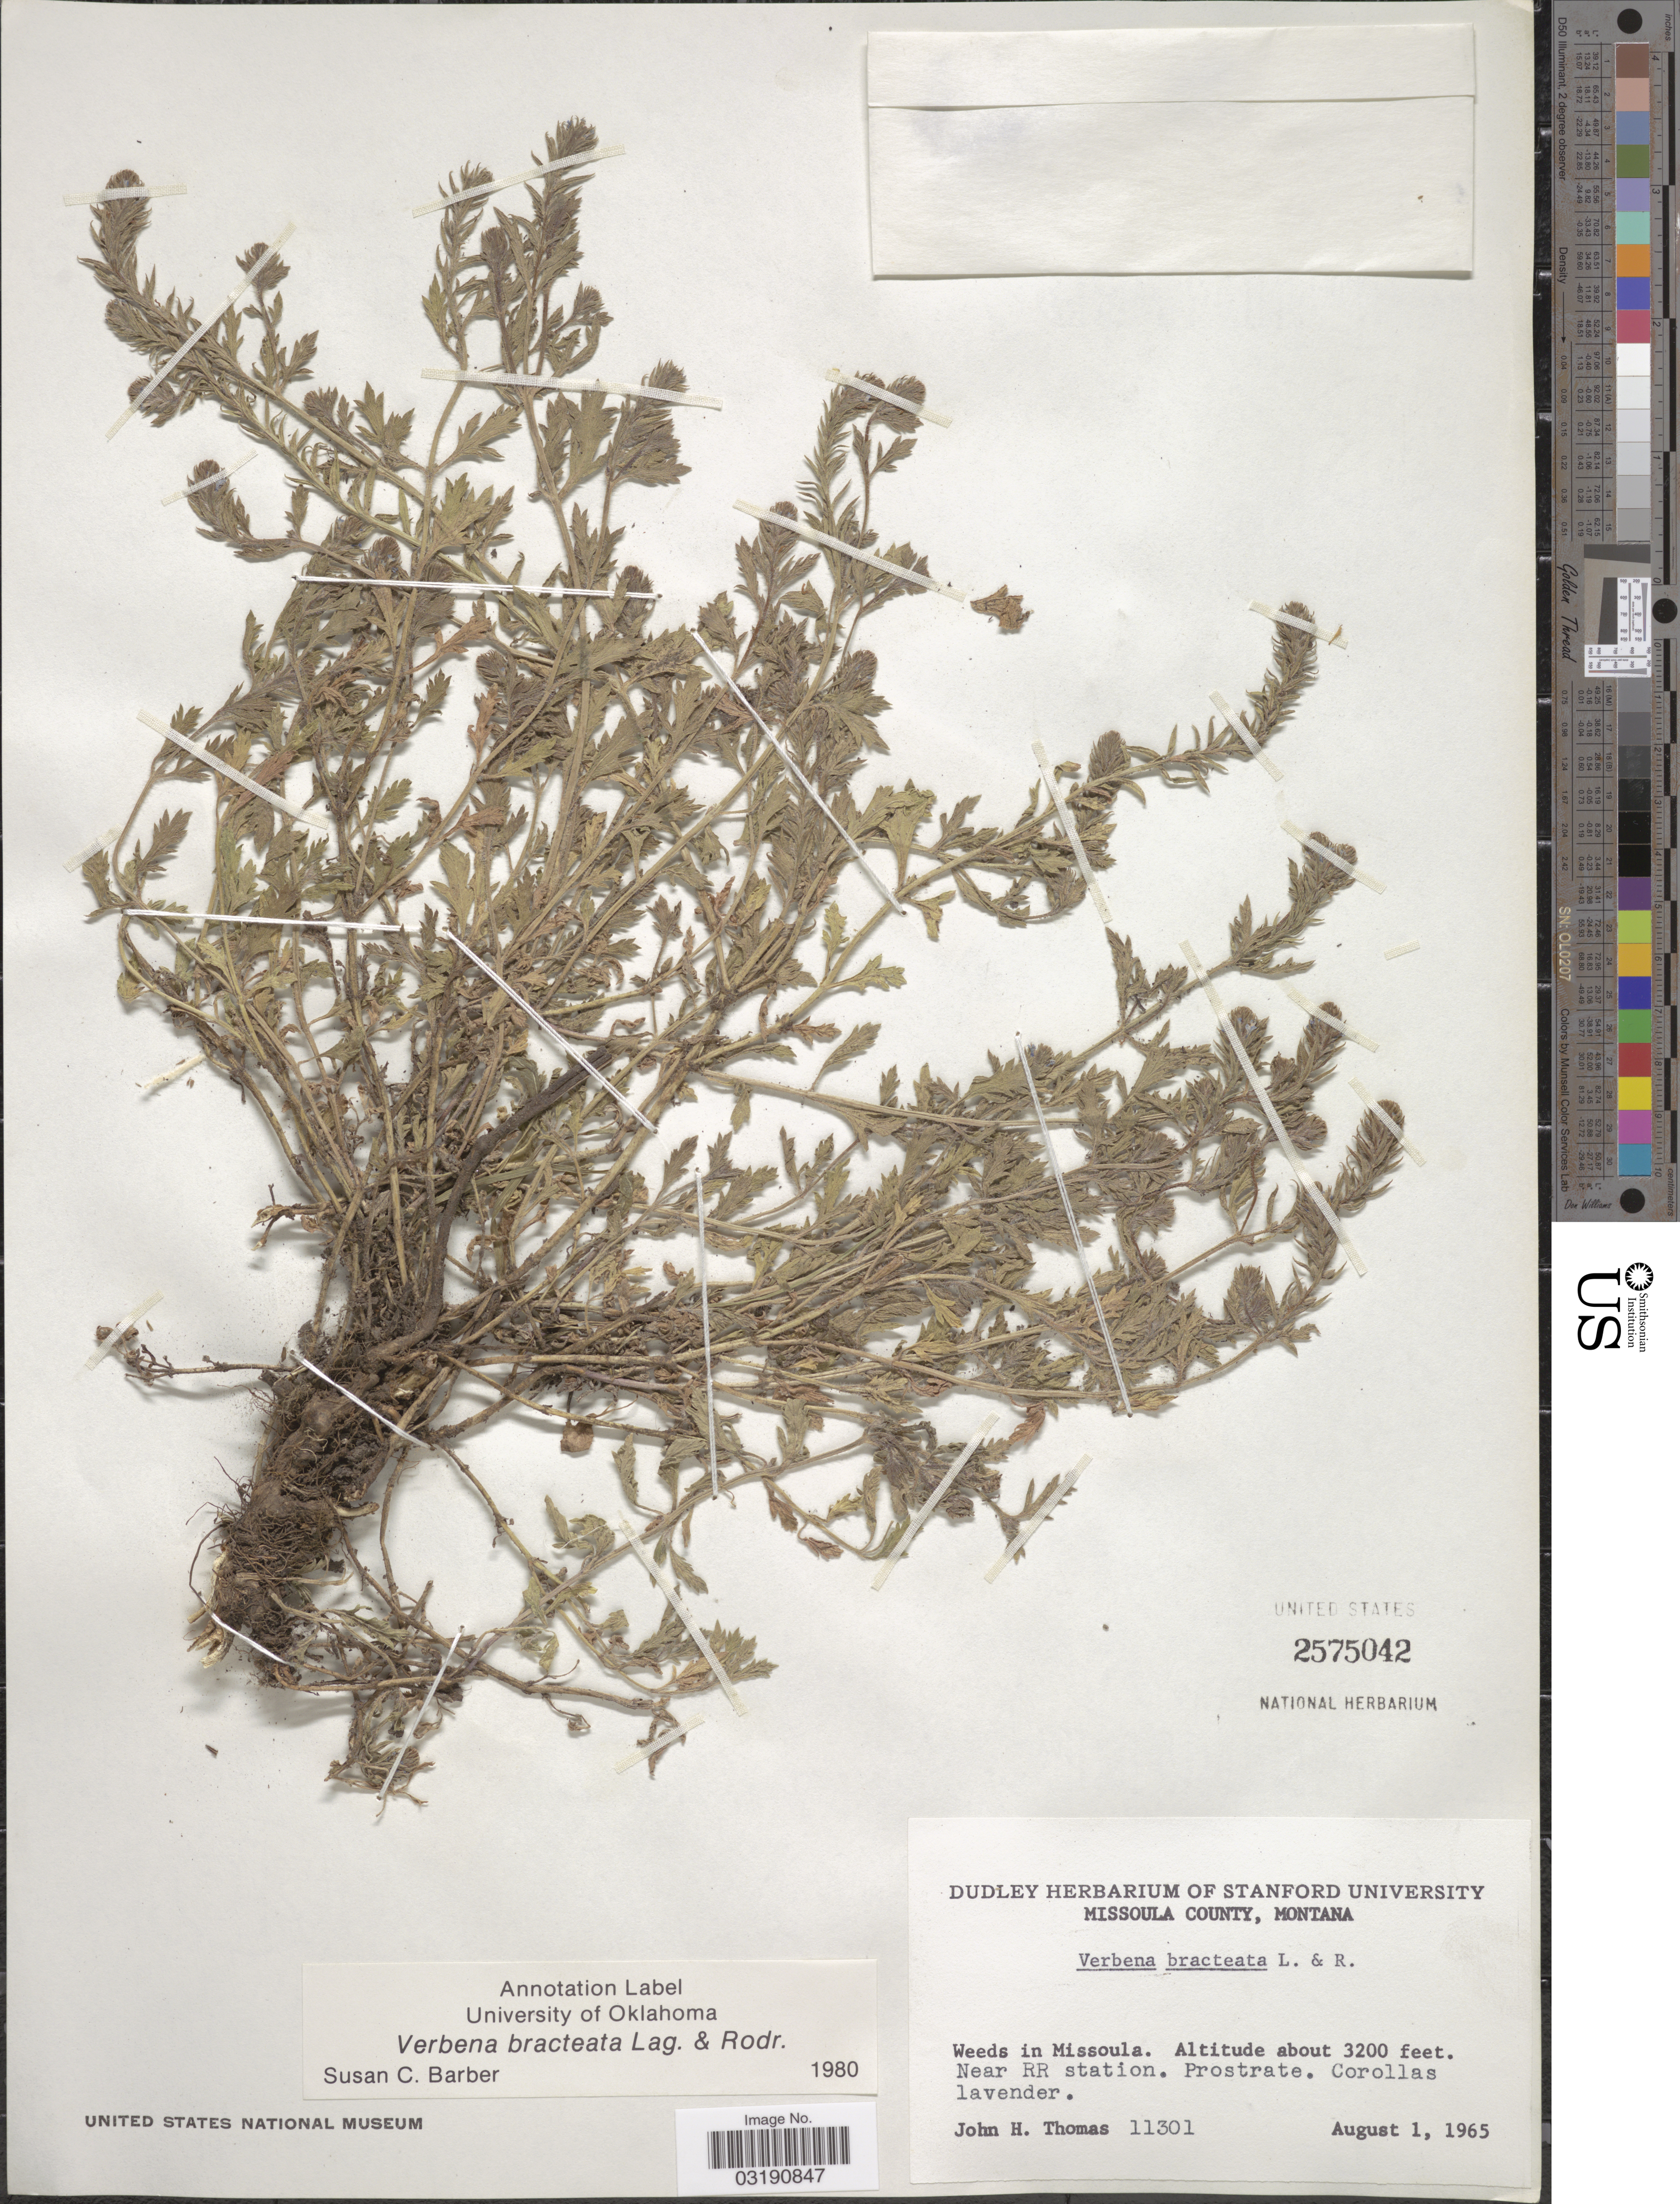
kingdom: Plantae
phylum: Tracheophyta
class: Magnoliopsida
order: Lamiales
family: Verbenaceae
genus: Verbena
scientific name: Verbena bracteata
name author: Cav. ex Lag. & Rodr.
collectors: J. H. Thomas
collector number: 11301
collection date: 1965-08-01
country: United States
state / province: Montana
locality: Missoula County. In Missoula. Near RR station.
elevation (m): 975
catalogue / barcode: US 2575042